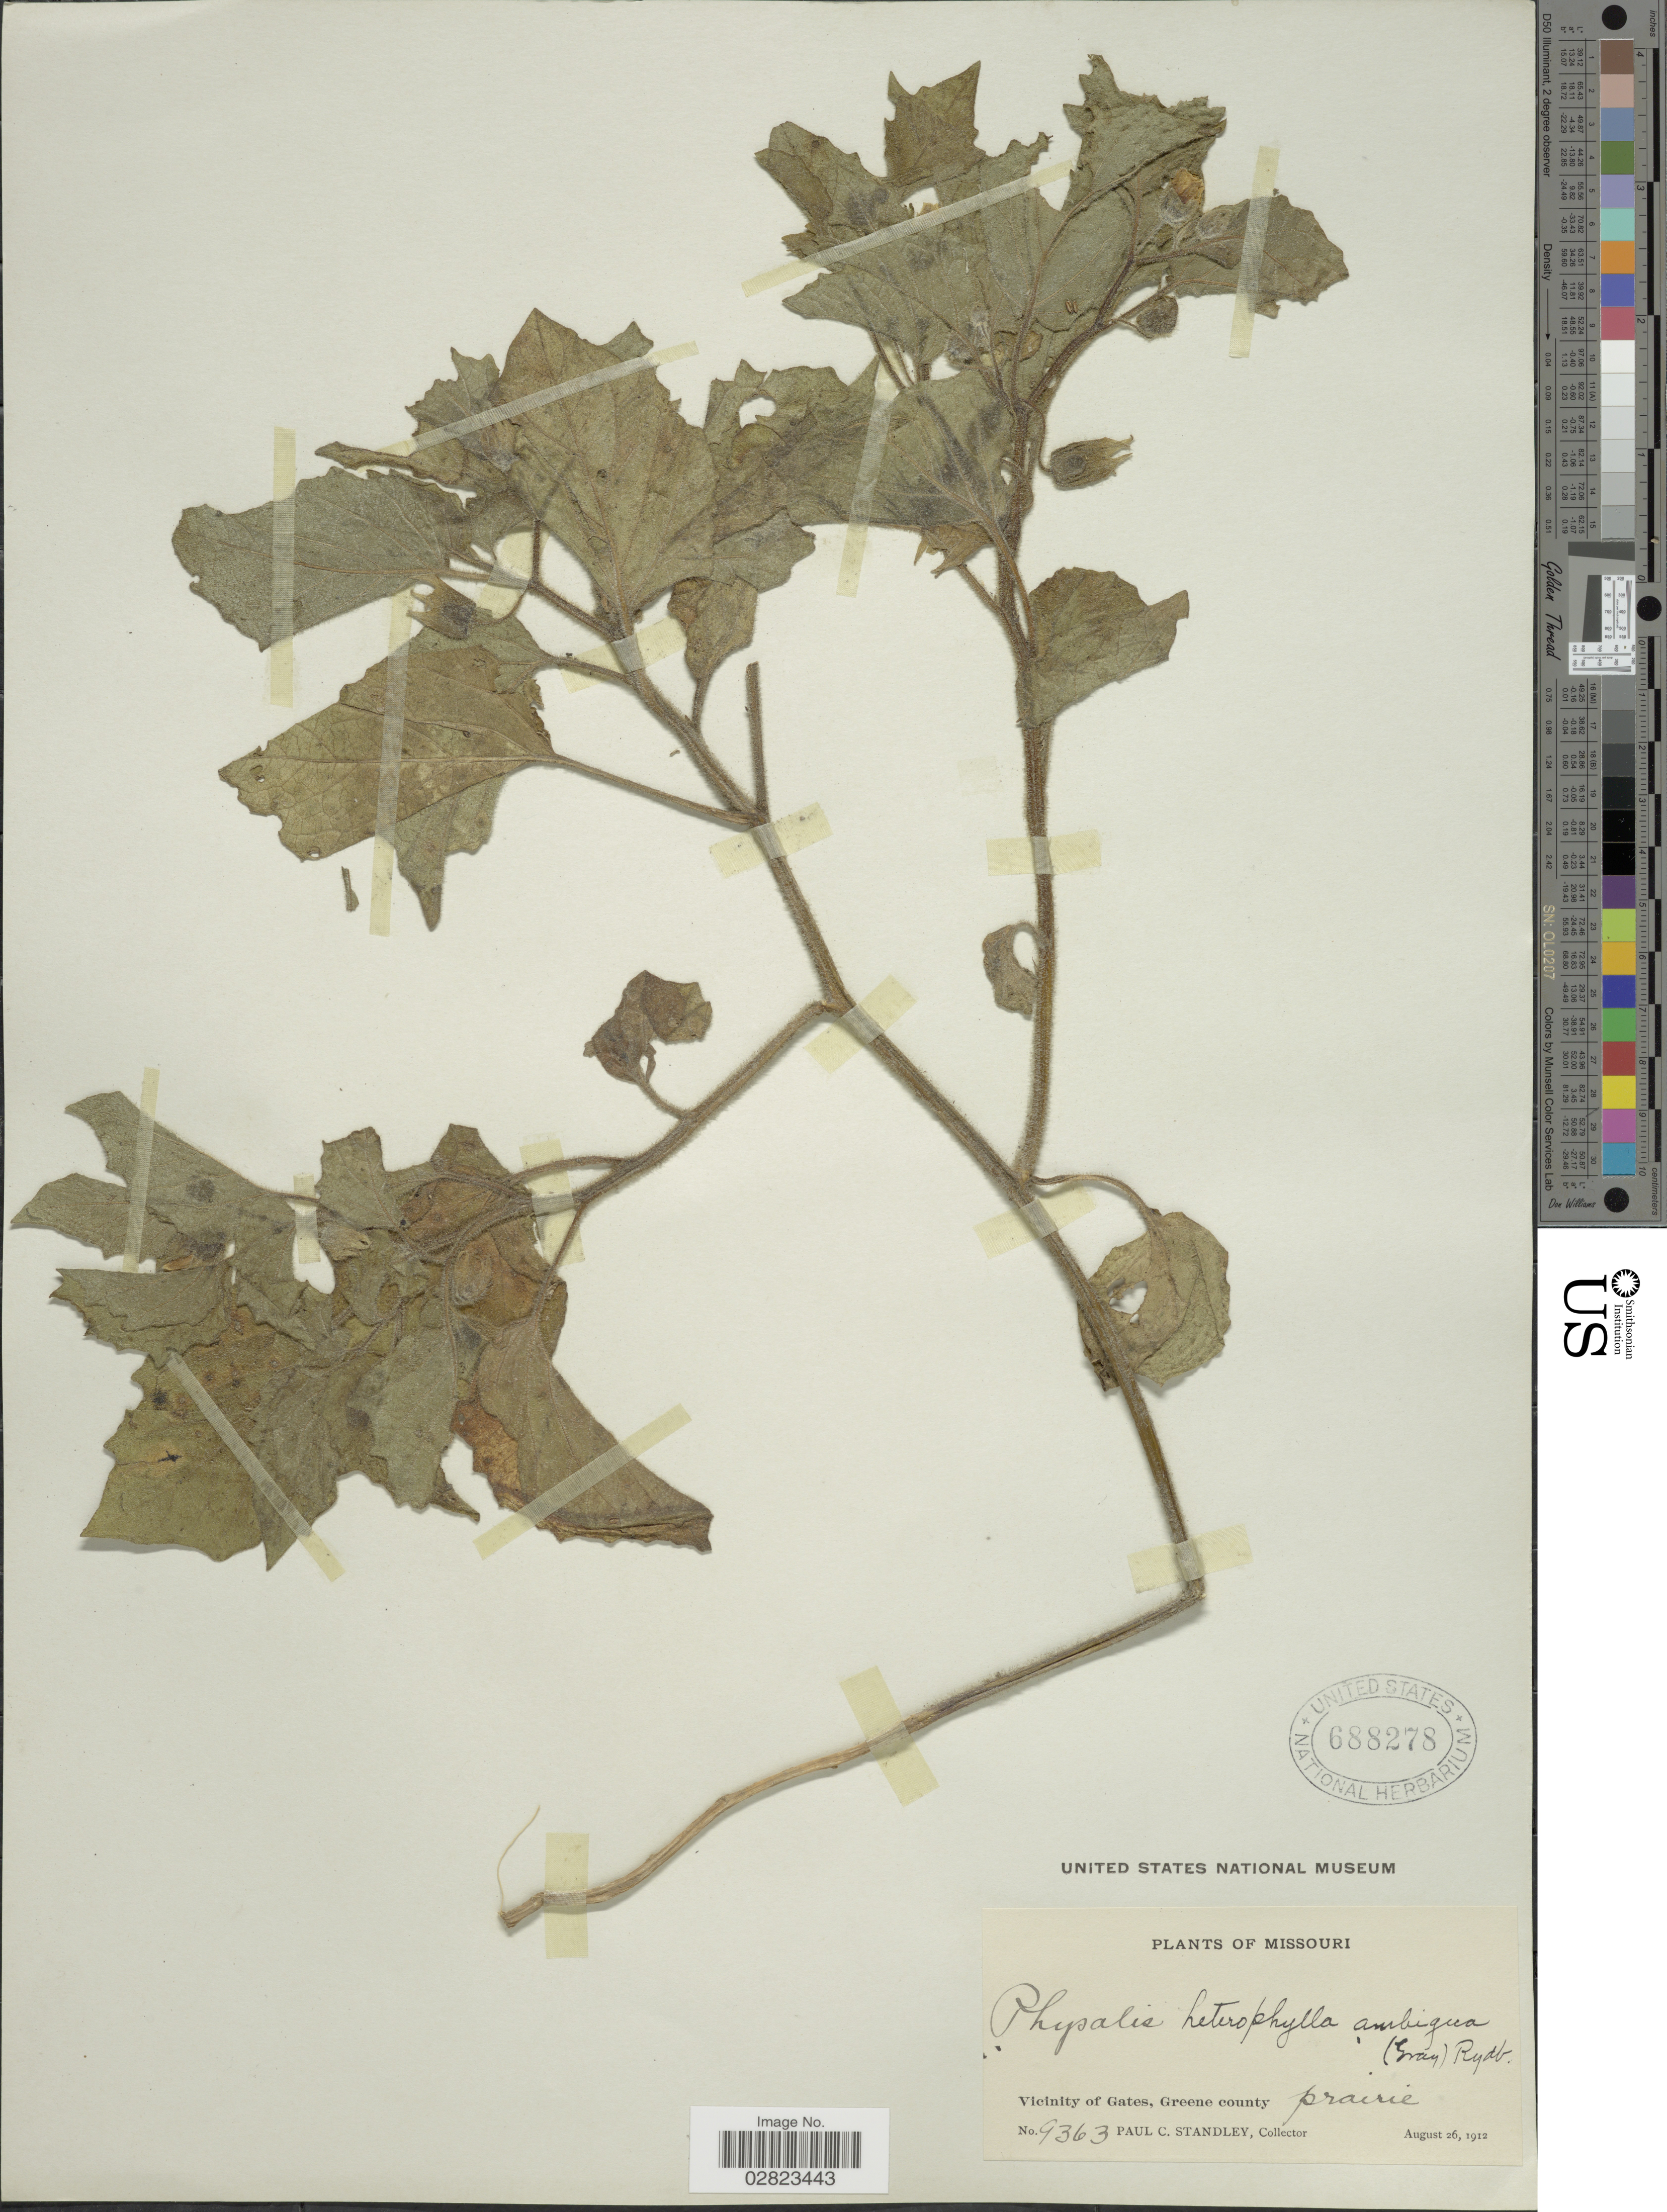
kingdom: Plantae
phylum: Tracheophyta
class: Magnoliopsida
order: Solanales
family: Solanaceae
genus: Physalis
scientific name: Physalis heterophylla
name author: Nees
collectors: P. C. Standley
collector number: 9363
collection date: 1912-08-26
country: United States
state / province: Missouri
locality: Vicinity of Gates, Greene county.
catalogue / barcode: US 688278